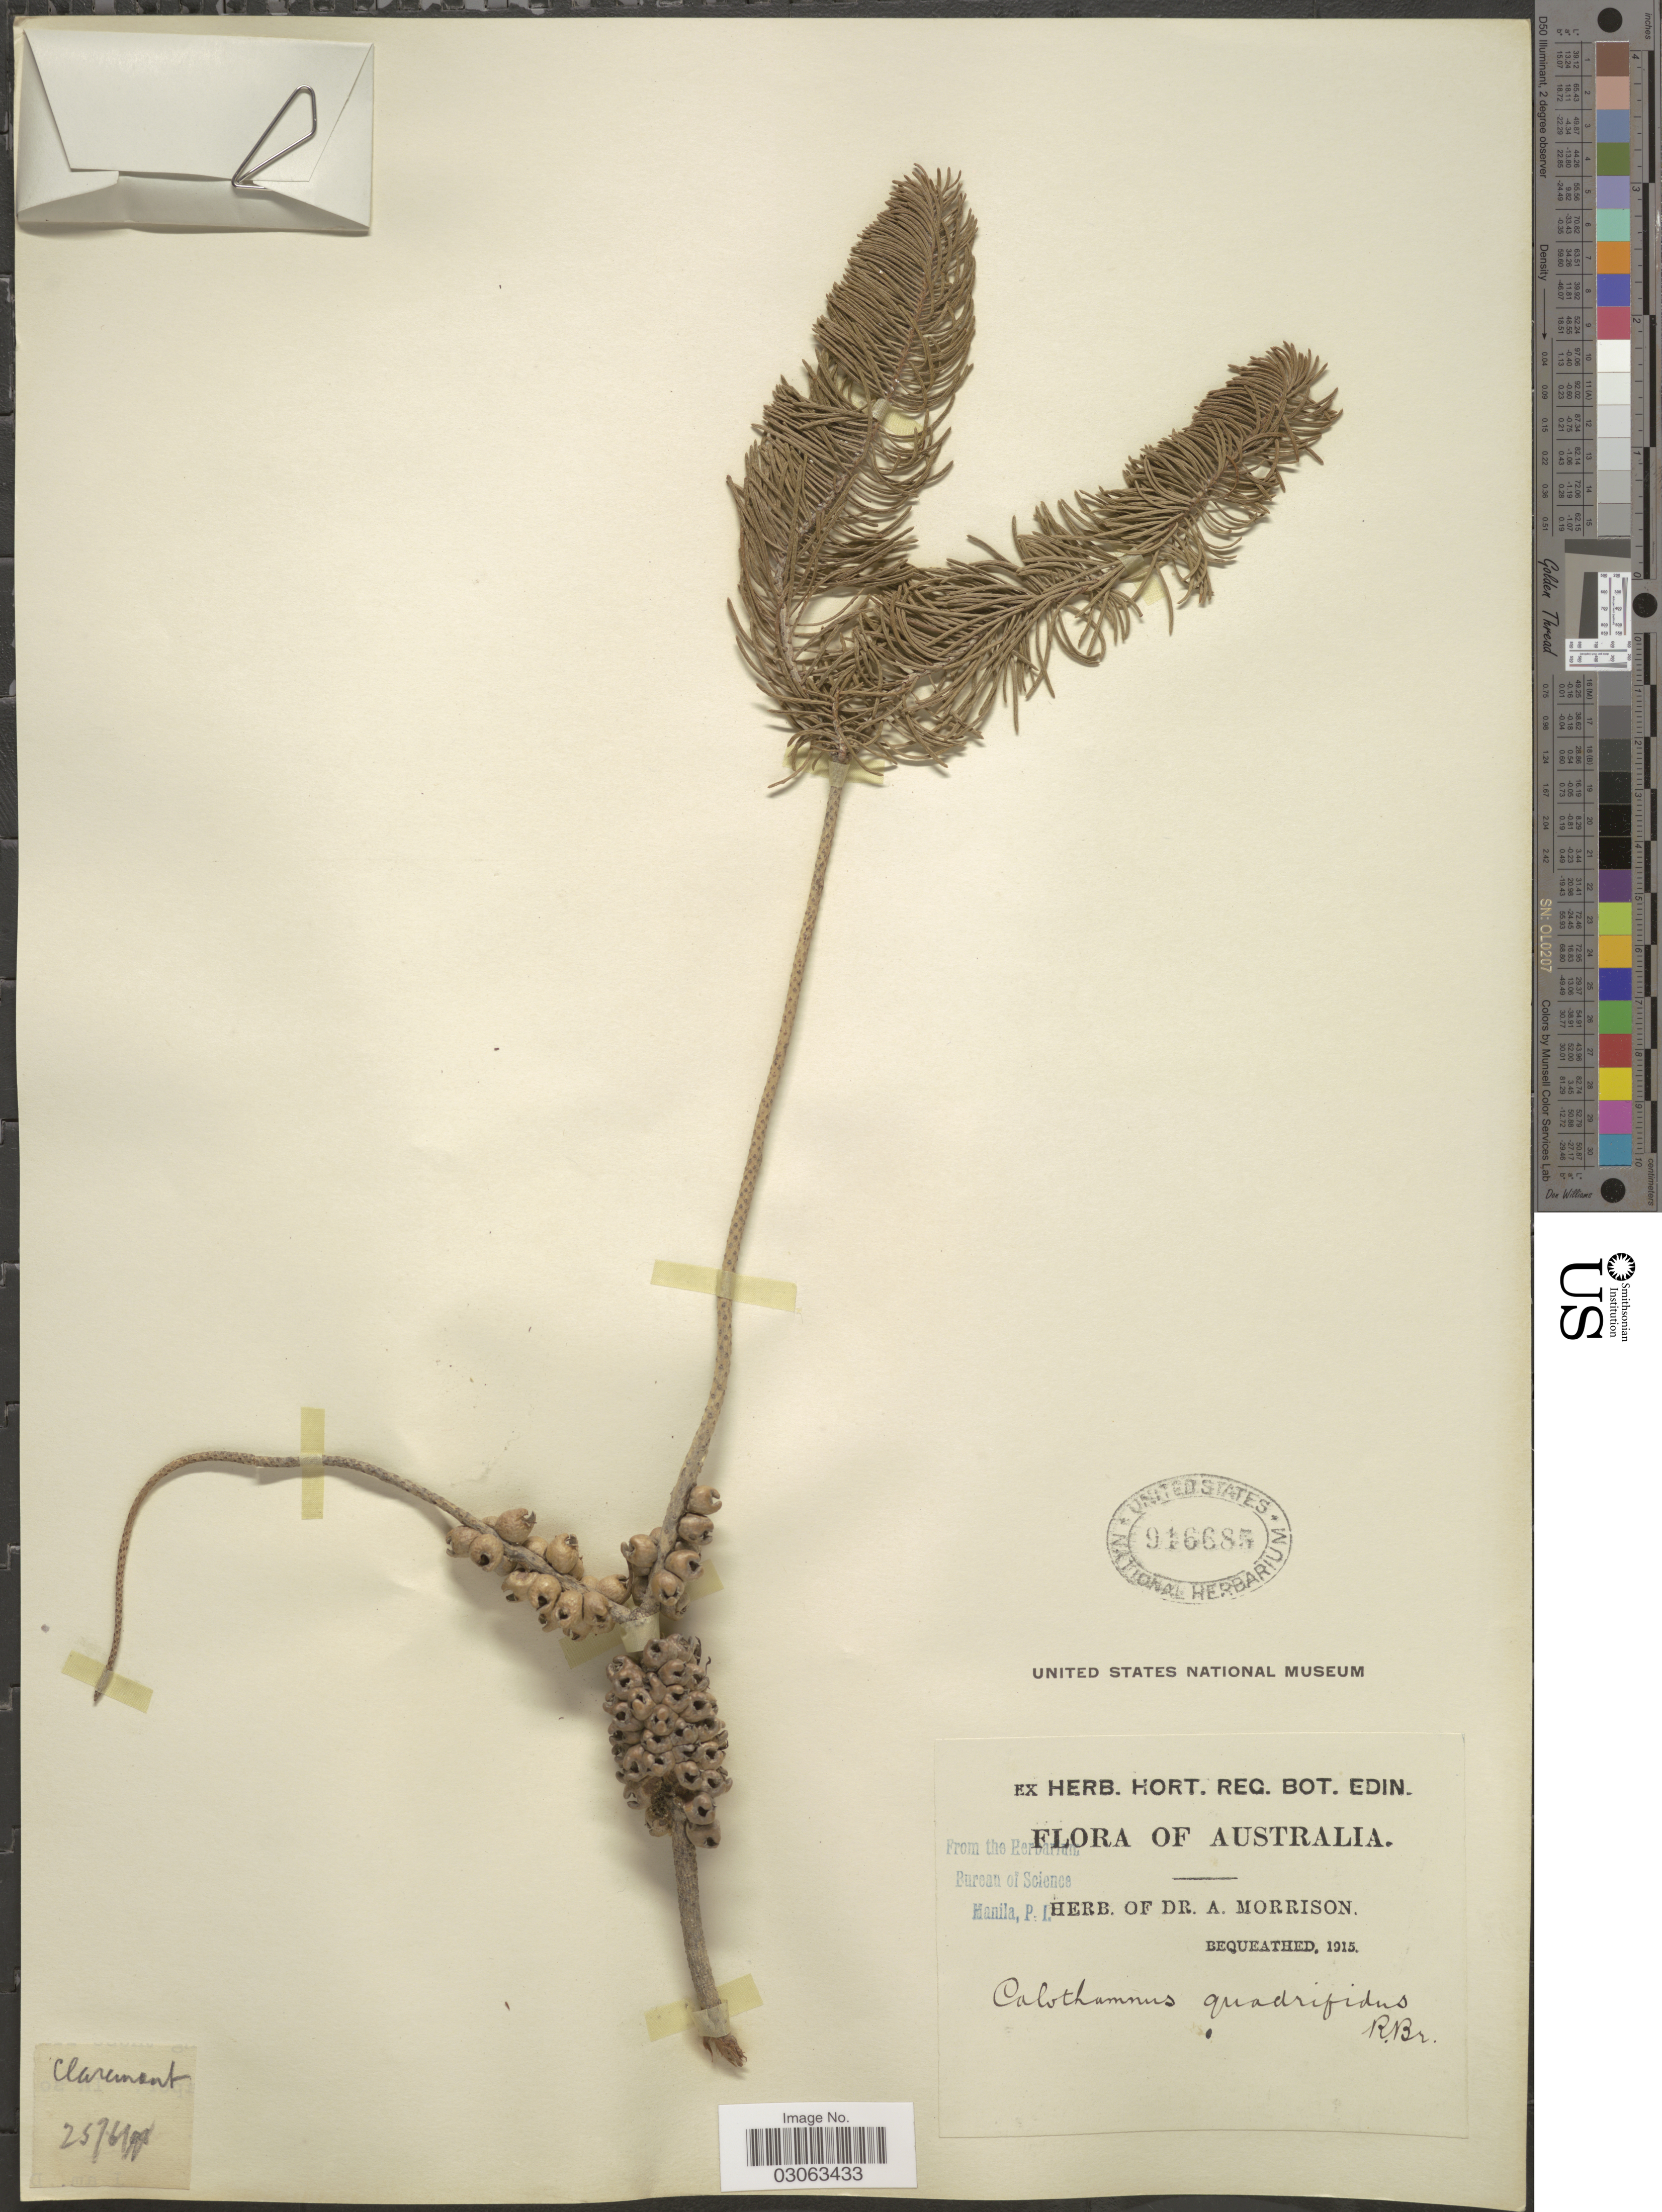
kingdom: Plantae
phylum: Tracheophyta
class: Magnoliopsida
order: Myrtales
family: Myrtaceae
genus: Calothamnus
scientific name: Calothamnus quadrifidus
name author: R. Br.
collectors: ex herb. Dr. A. Morrison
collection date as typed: Transcribed d/m/y: 25/6/90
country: Australia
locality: Claremont.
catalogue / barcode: US 916685